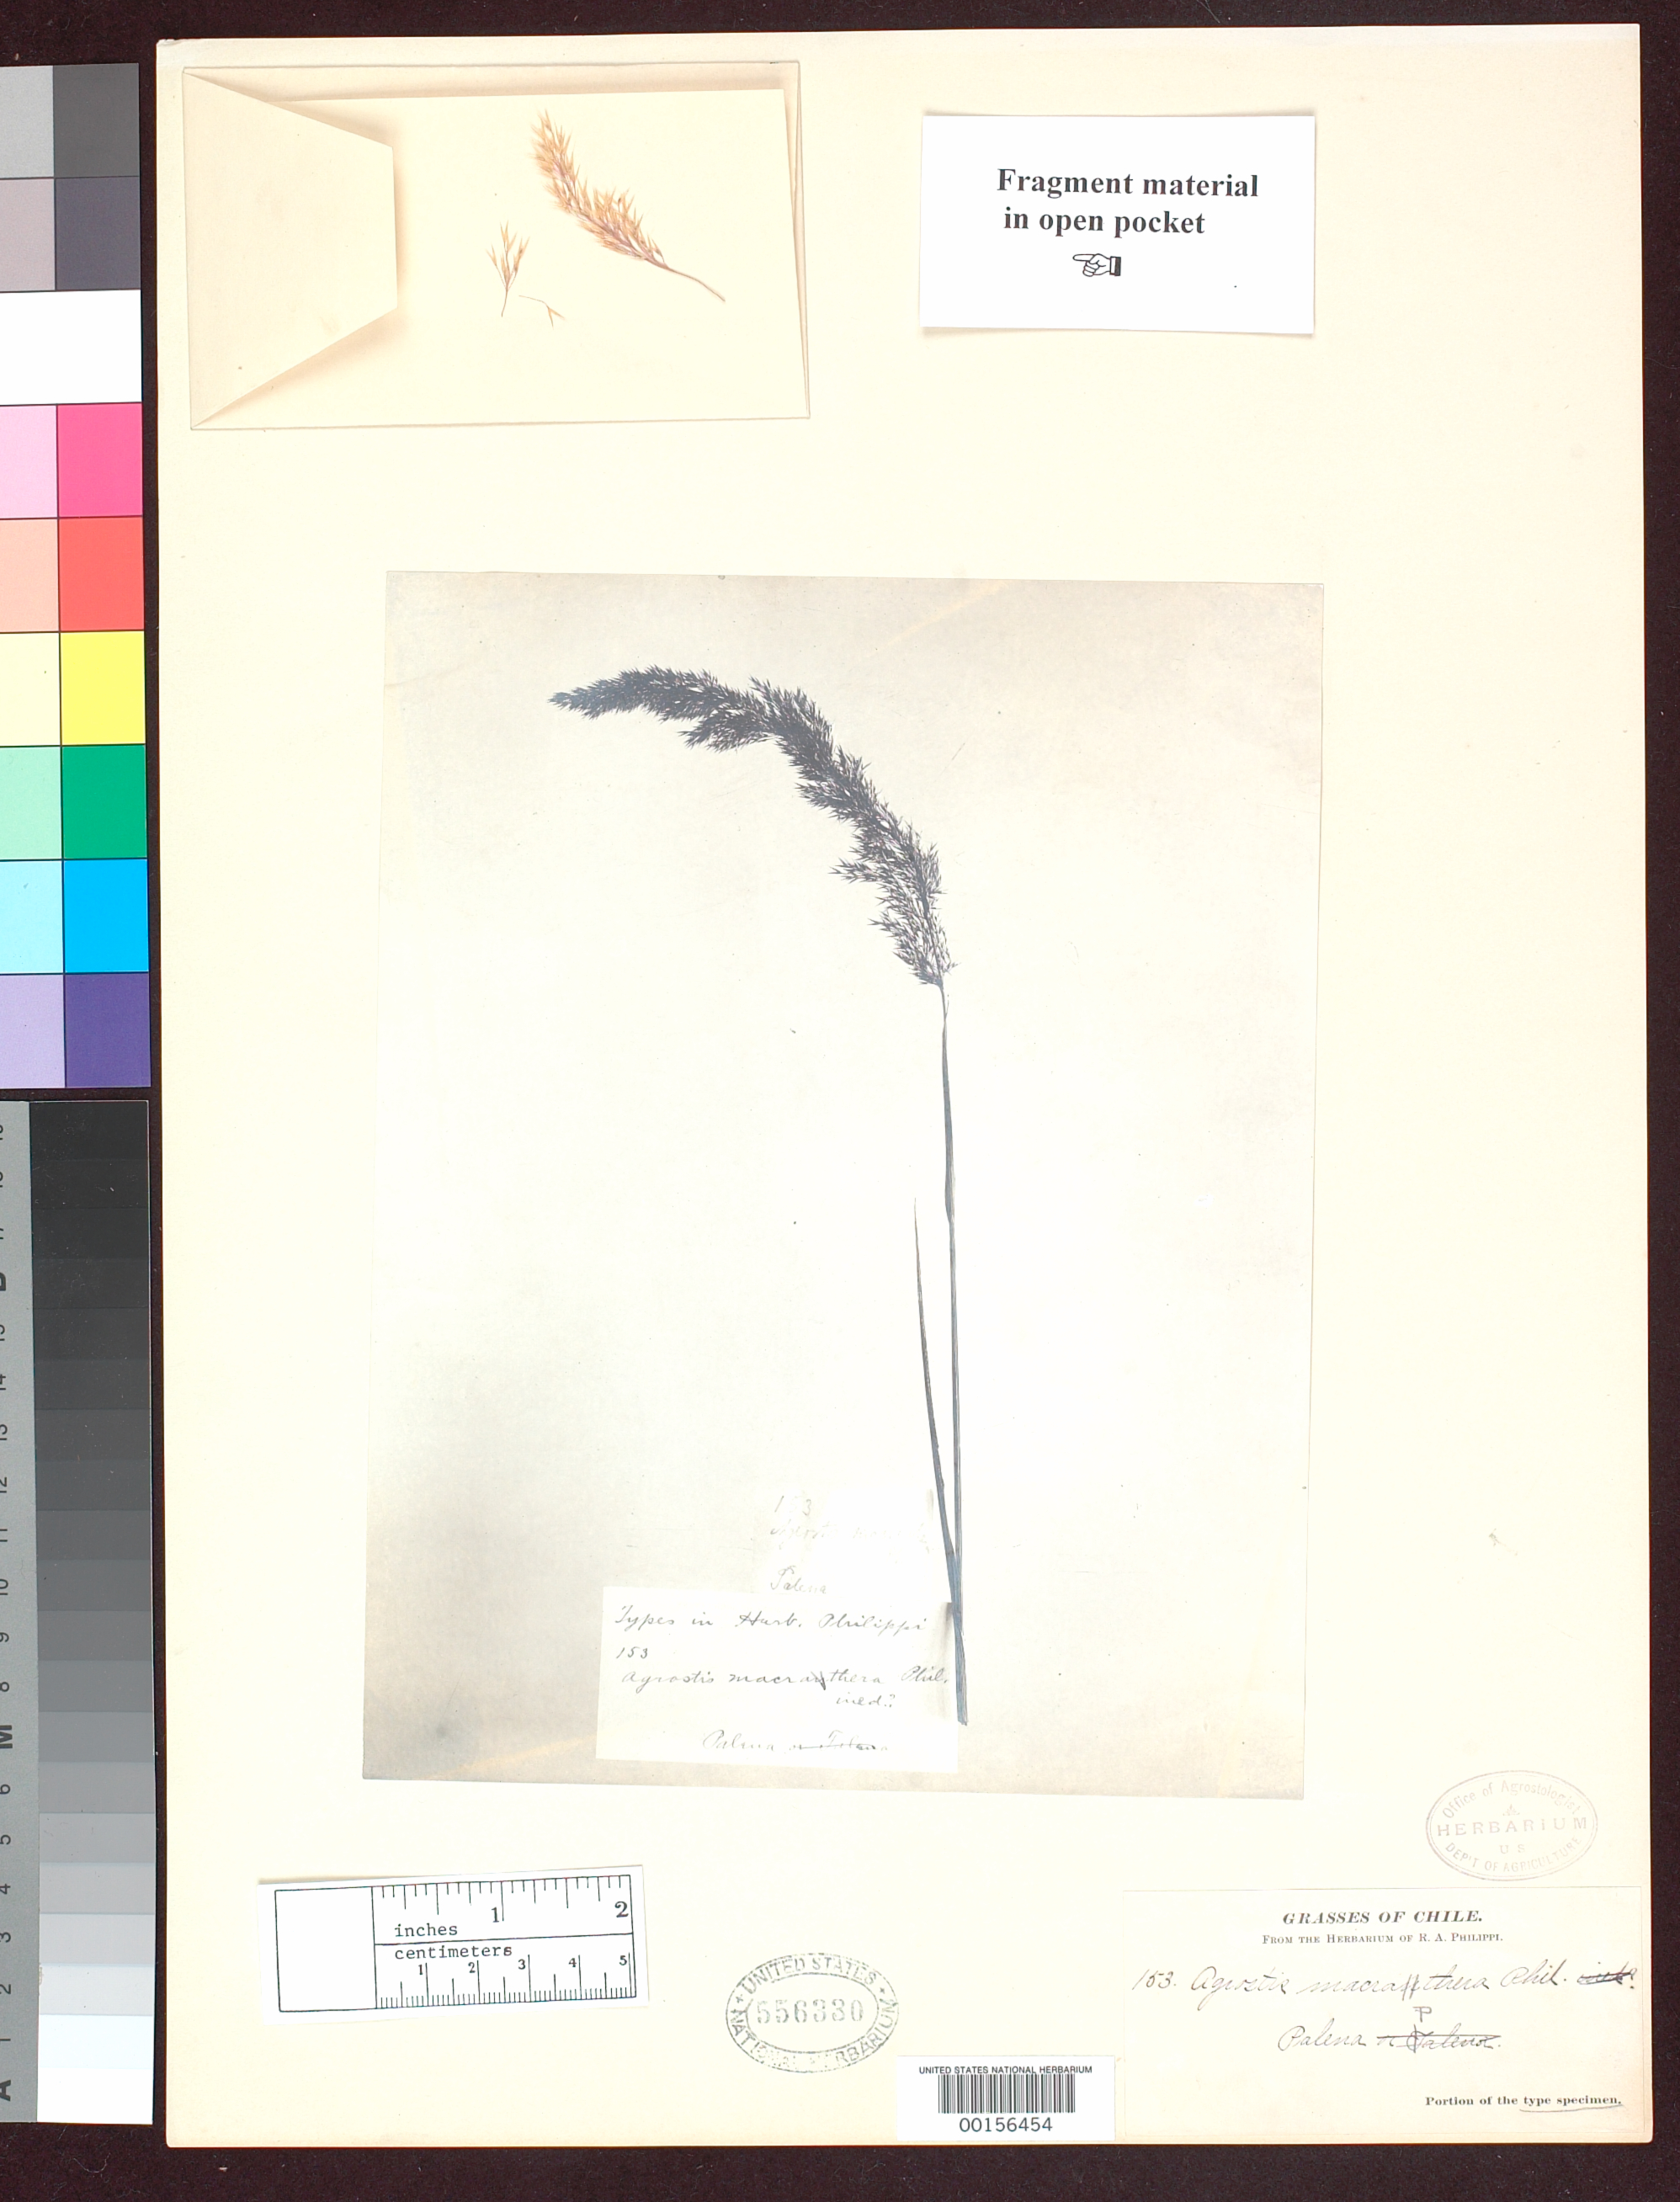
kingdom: Plantae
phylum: Tracheophyta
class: Liliopsida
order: Poales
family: Poaceae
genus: Agrostis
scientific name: Agrostis macrathera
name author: Phil.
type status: Type Fragment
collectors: R. A. Philippi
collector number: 153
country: Chile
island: Chiloe Island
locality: Palena.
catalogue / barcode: US 556330